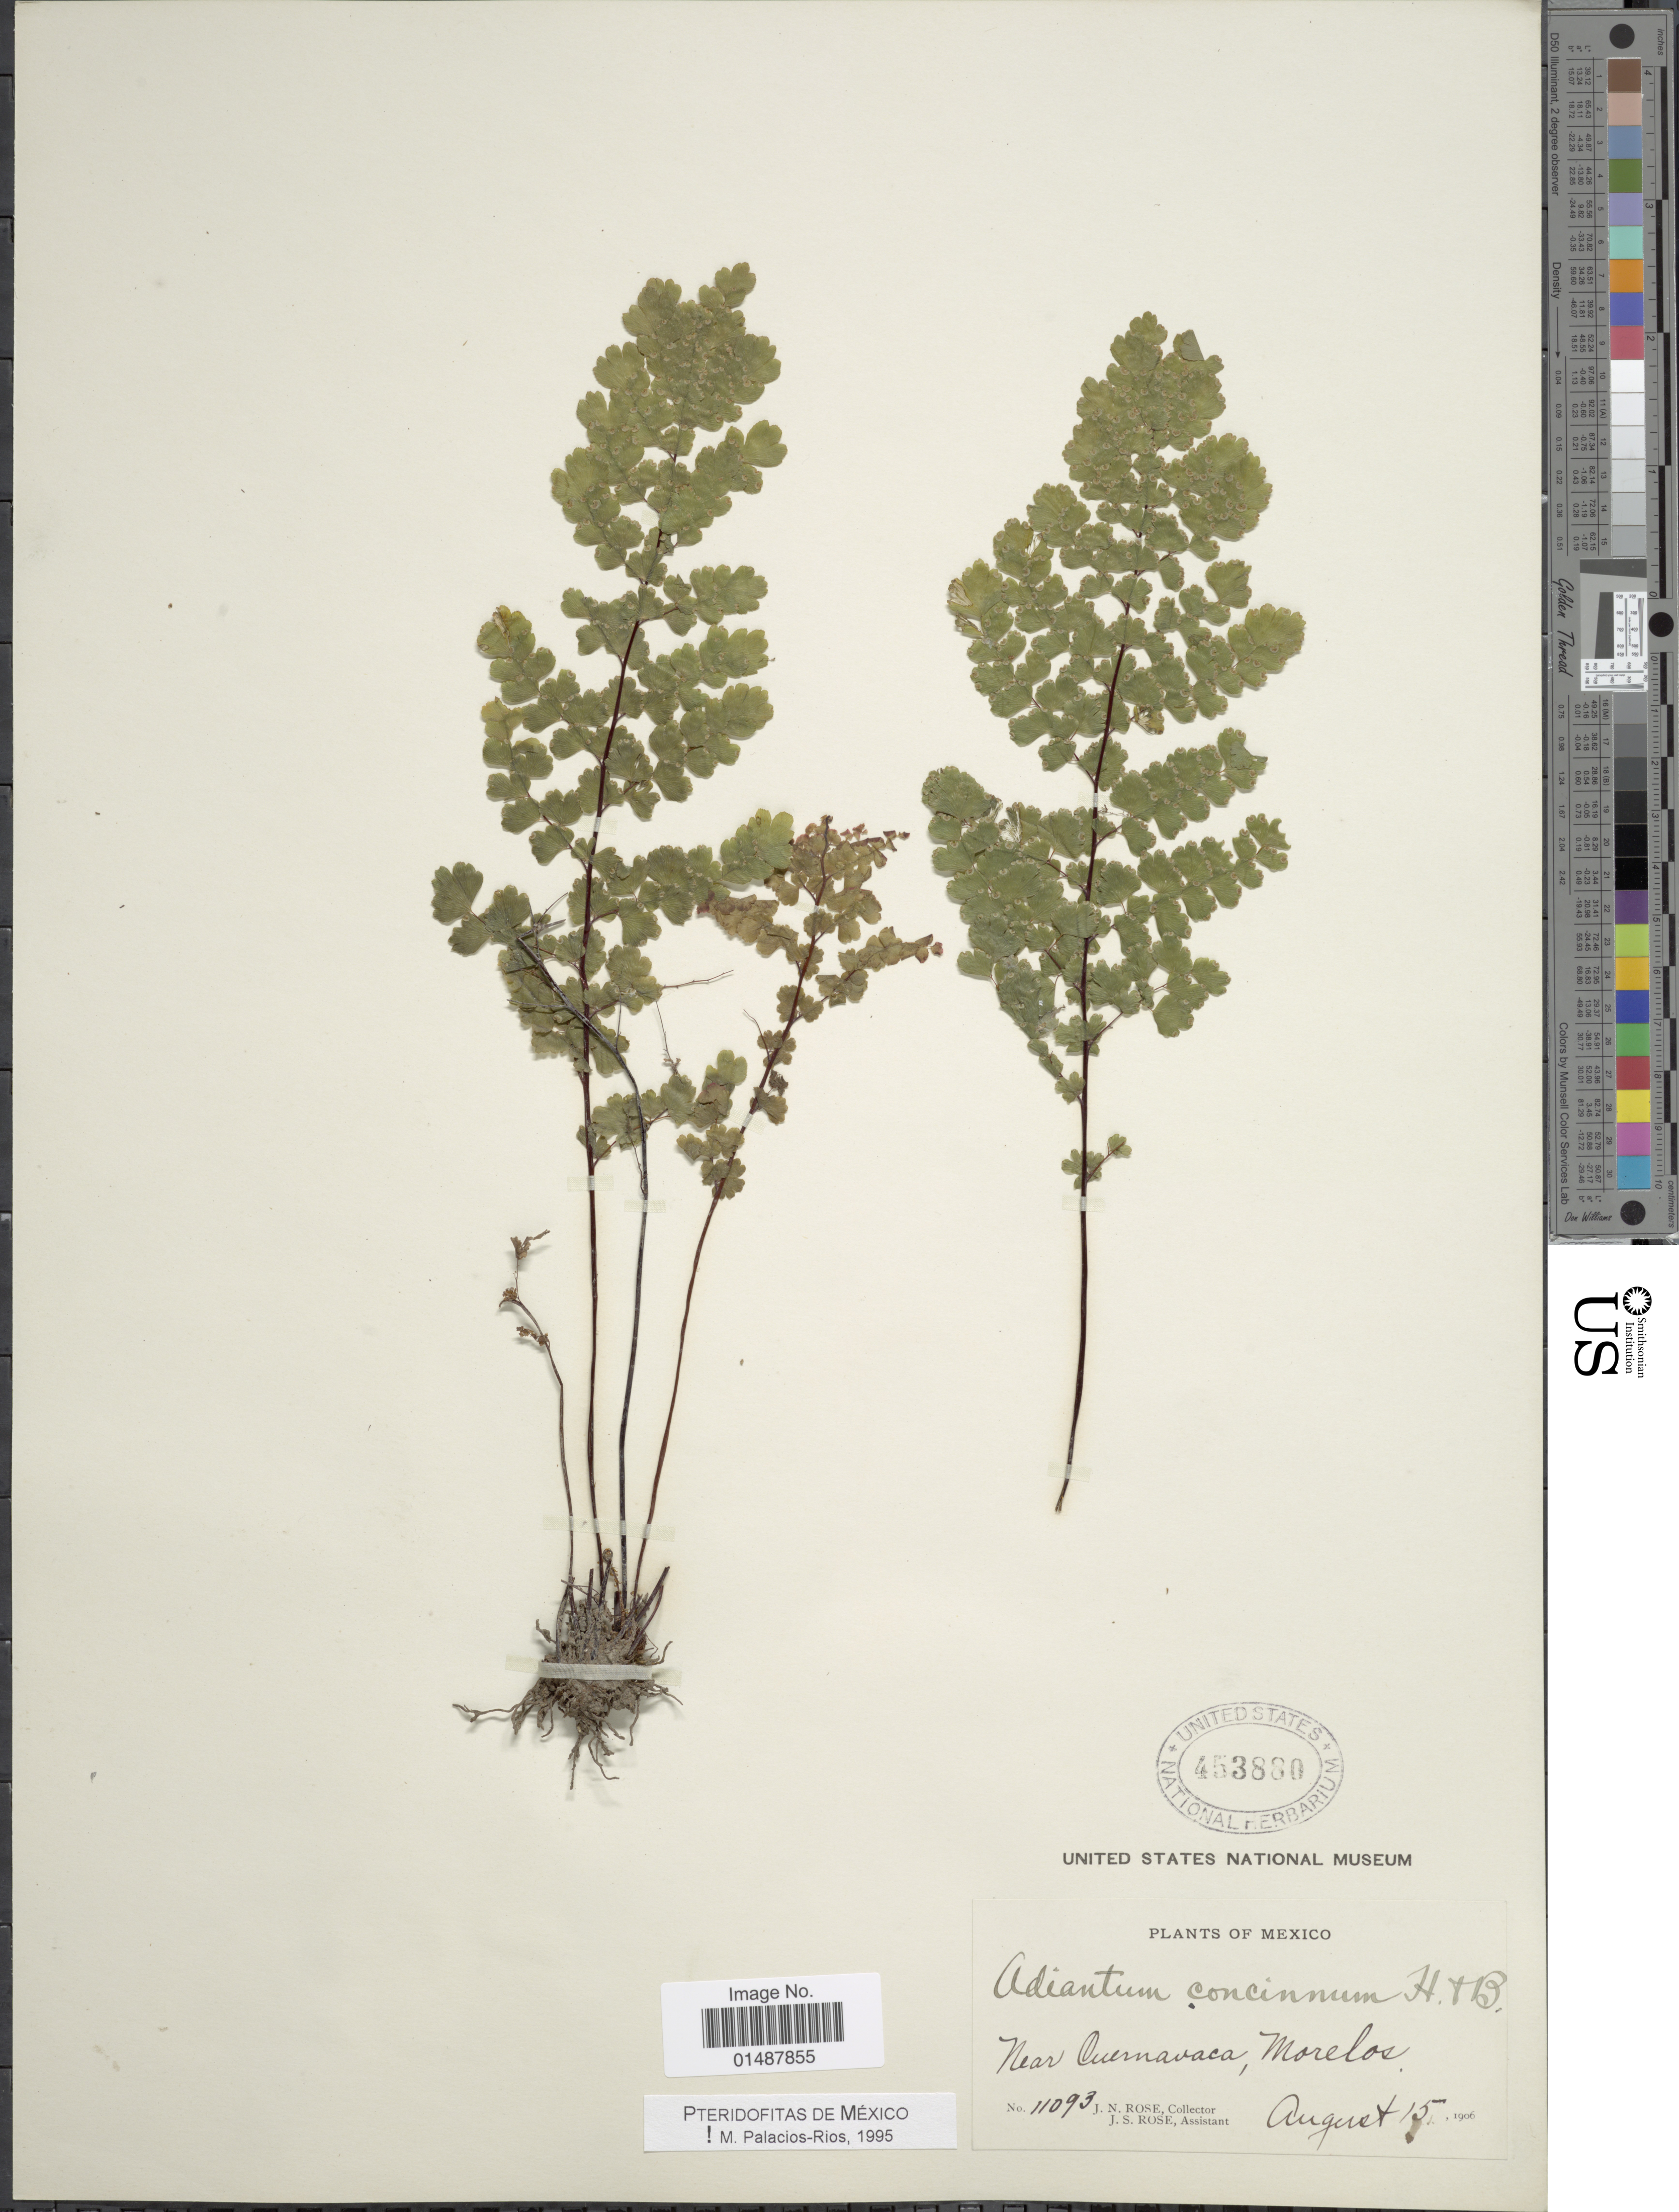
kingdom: Plantae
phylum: Tracheophyta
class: Polypodiopsida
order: Polypodiales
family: Pteridaceae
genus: Adiantum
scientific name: Adiantum concinnum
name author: Humb. & Bonpl. ex Willd.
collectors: J. N. Rose & J. S. Rose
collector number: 11093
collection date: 1906-08-15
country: Mexico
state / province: Morelos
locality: Near Cuernavaca.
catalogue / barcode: US 453880